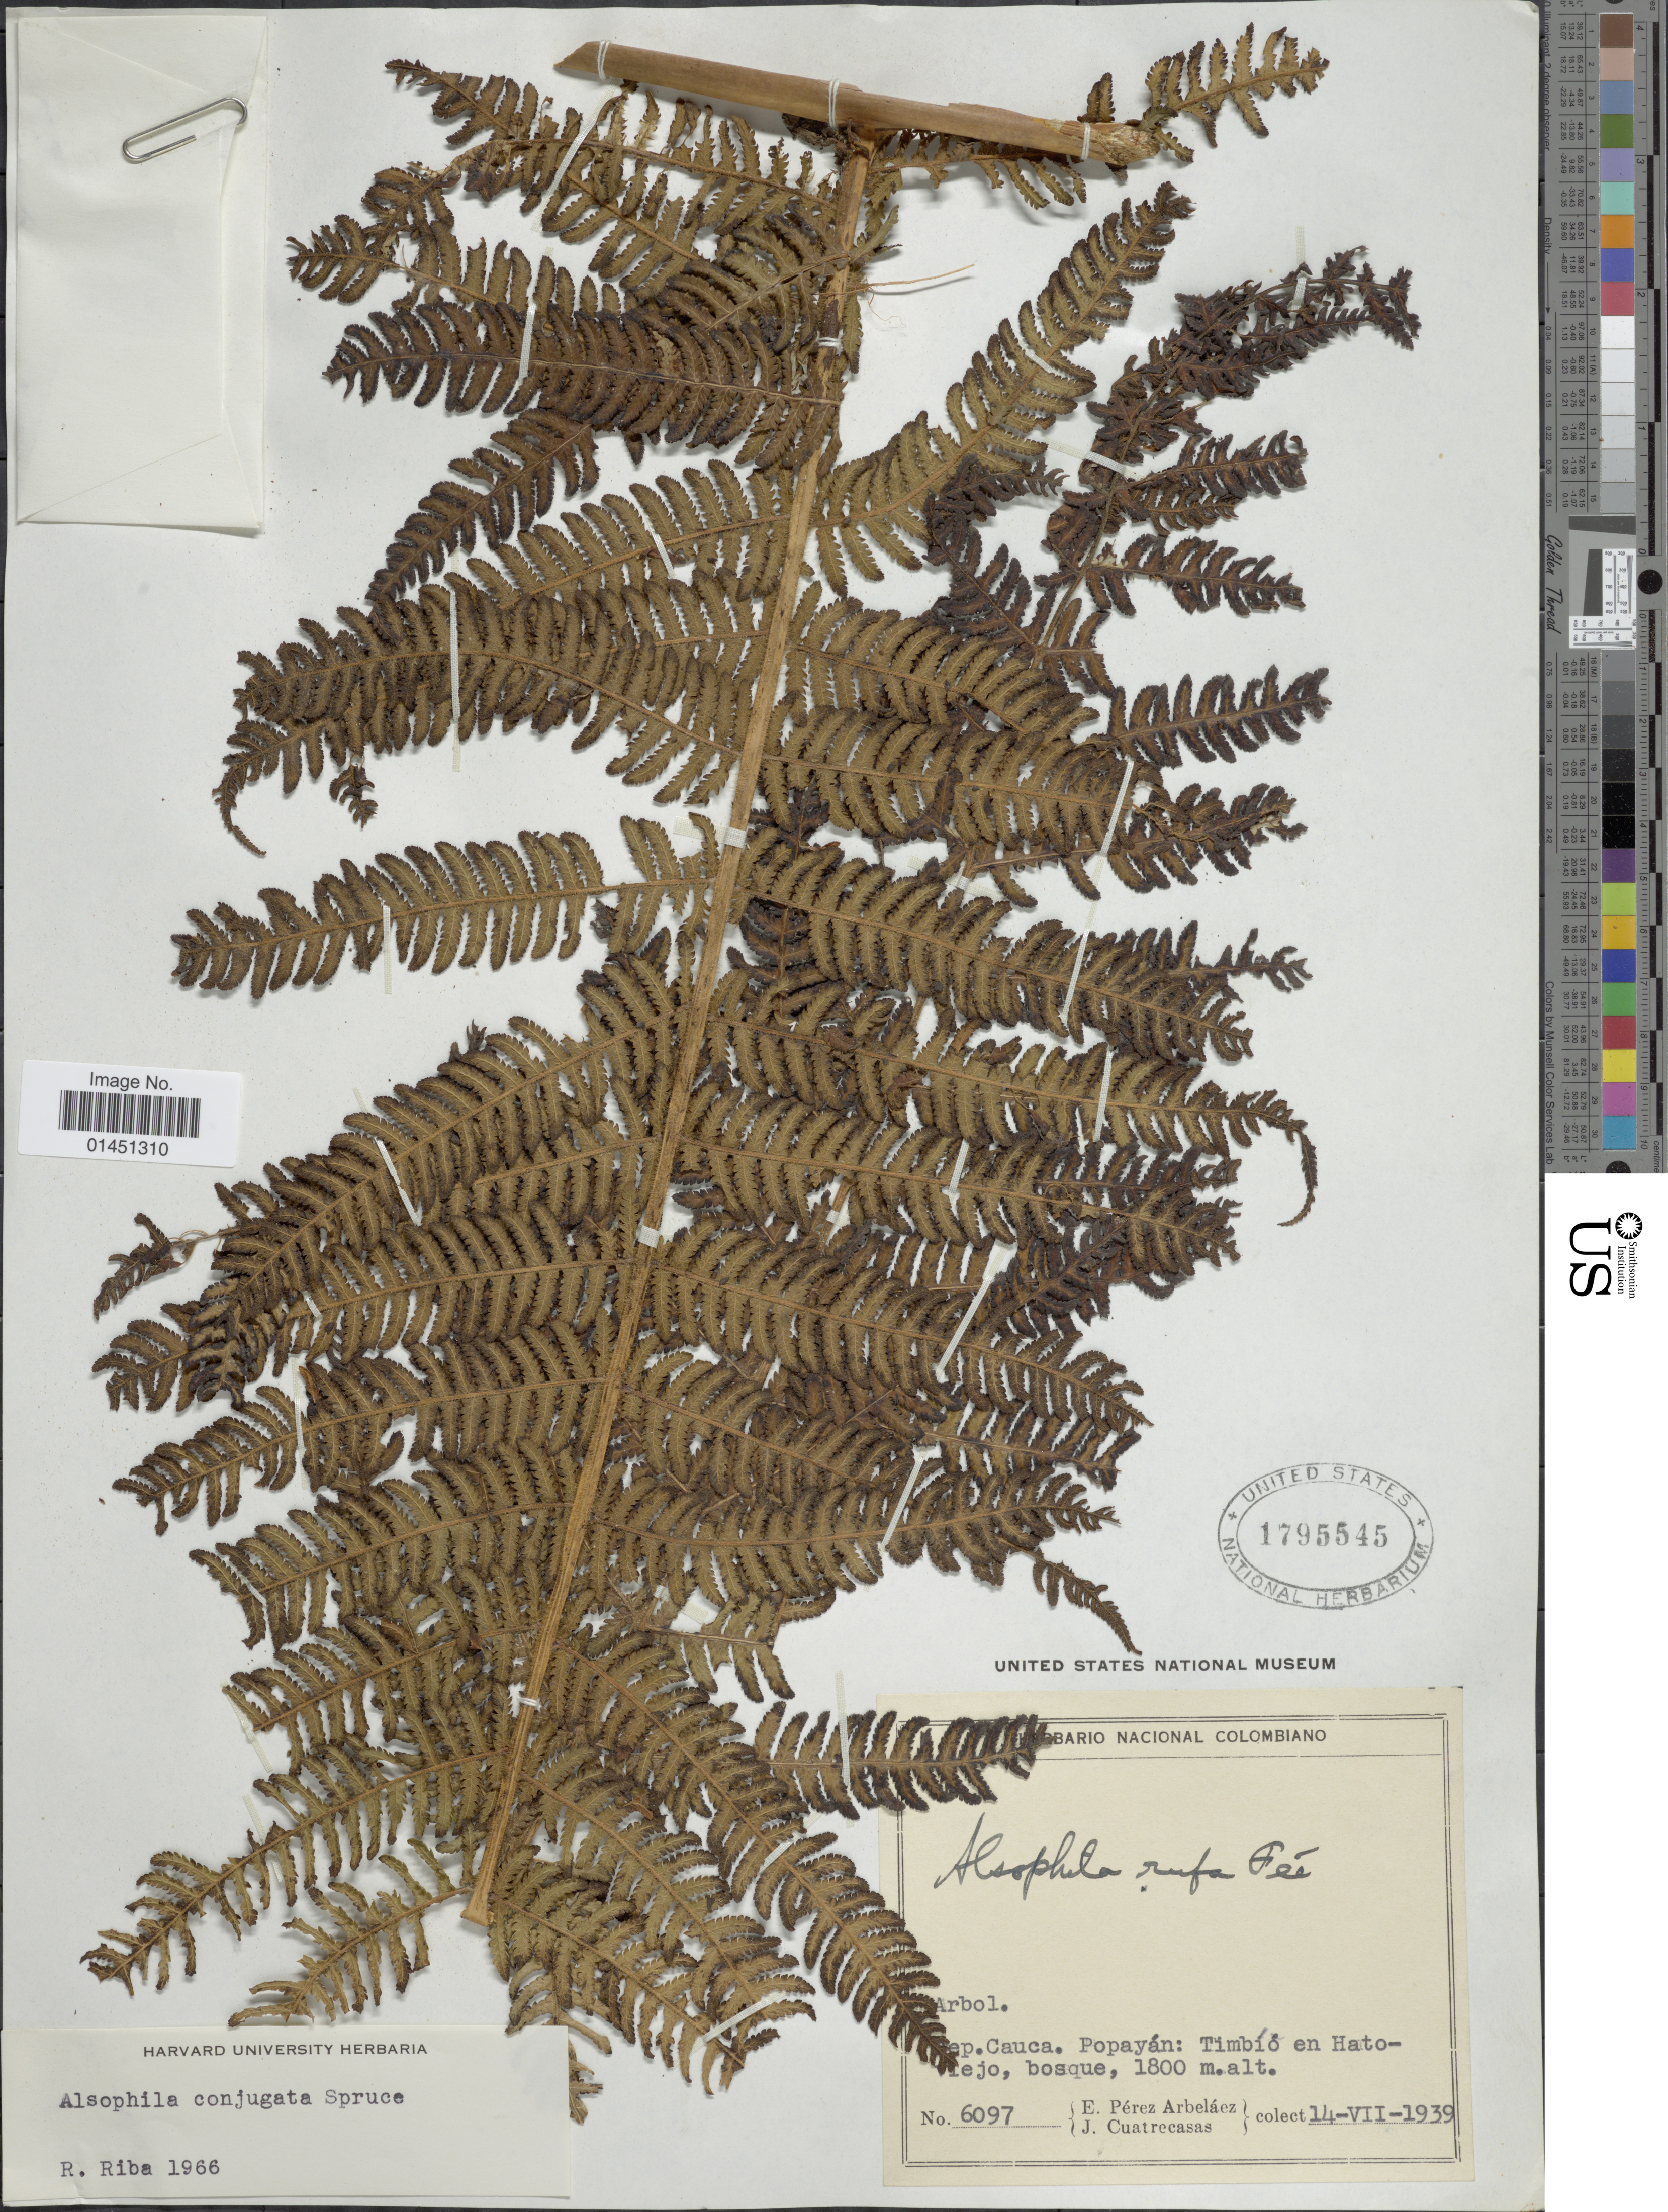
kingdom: Plantae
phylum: Tracheophyta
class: Polypodiopsida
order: Cyatheales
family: Cyatheaceae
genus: Cyathea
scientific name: Cyathea conjugata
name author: (Hook.) Domin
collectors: E. Pérez Arbeláez & J. Cuatrecasas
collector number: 6097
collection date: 1939-07-14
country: Colombia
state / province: Cauca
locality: Popayan: Timbio en Hatoviejo, bosque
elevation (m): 1800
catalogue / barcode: US 1795545